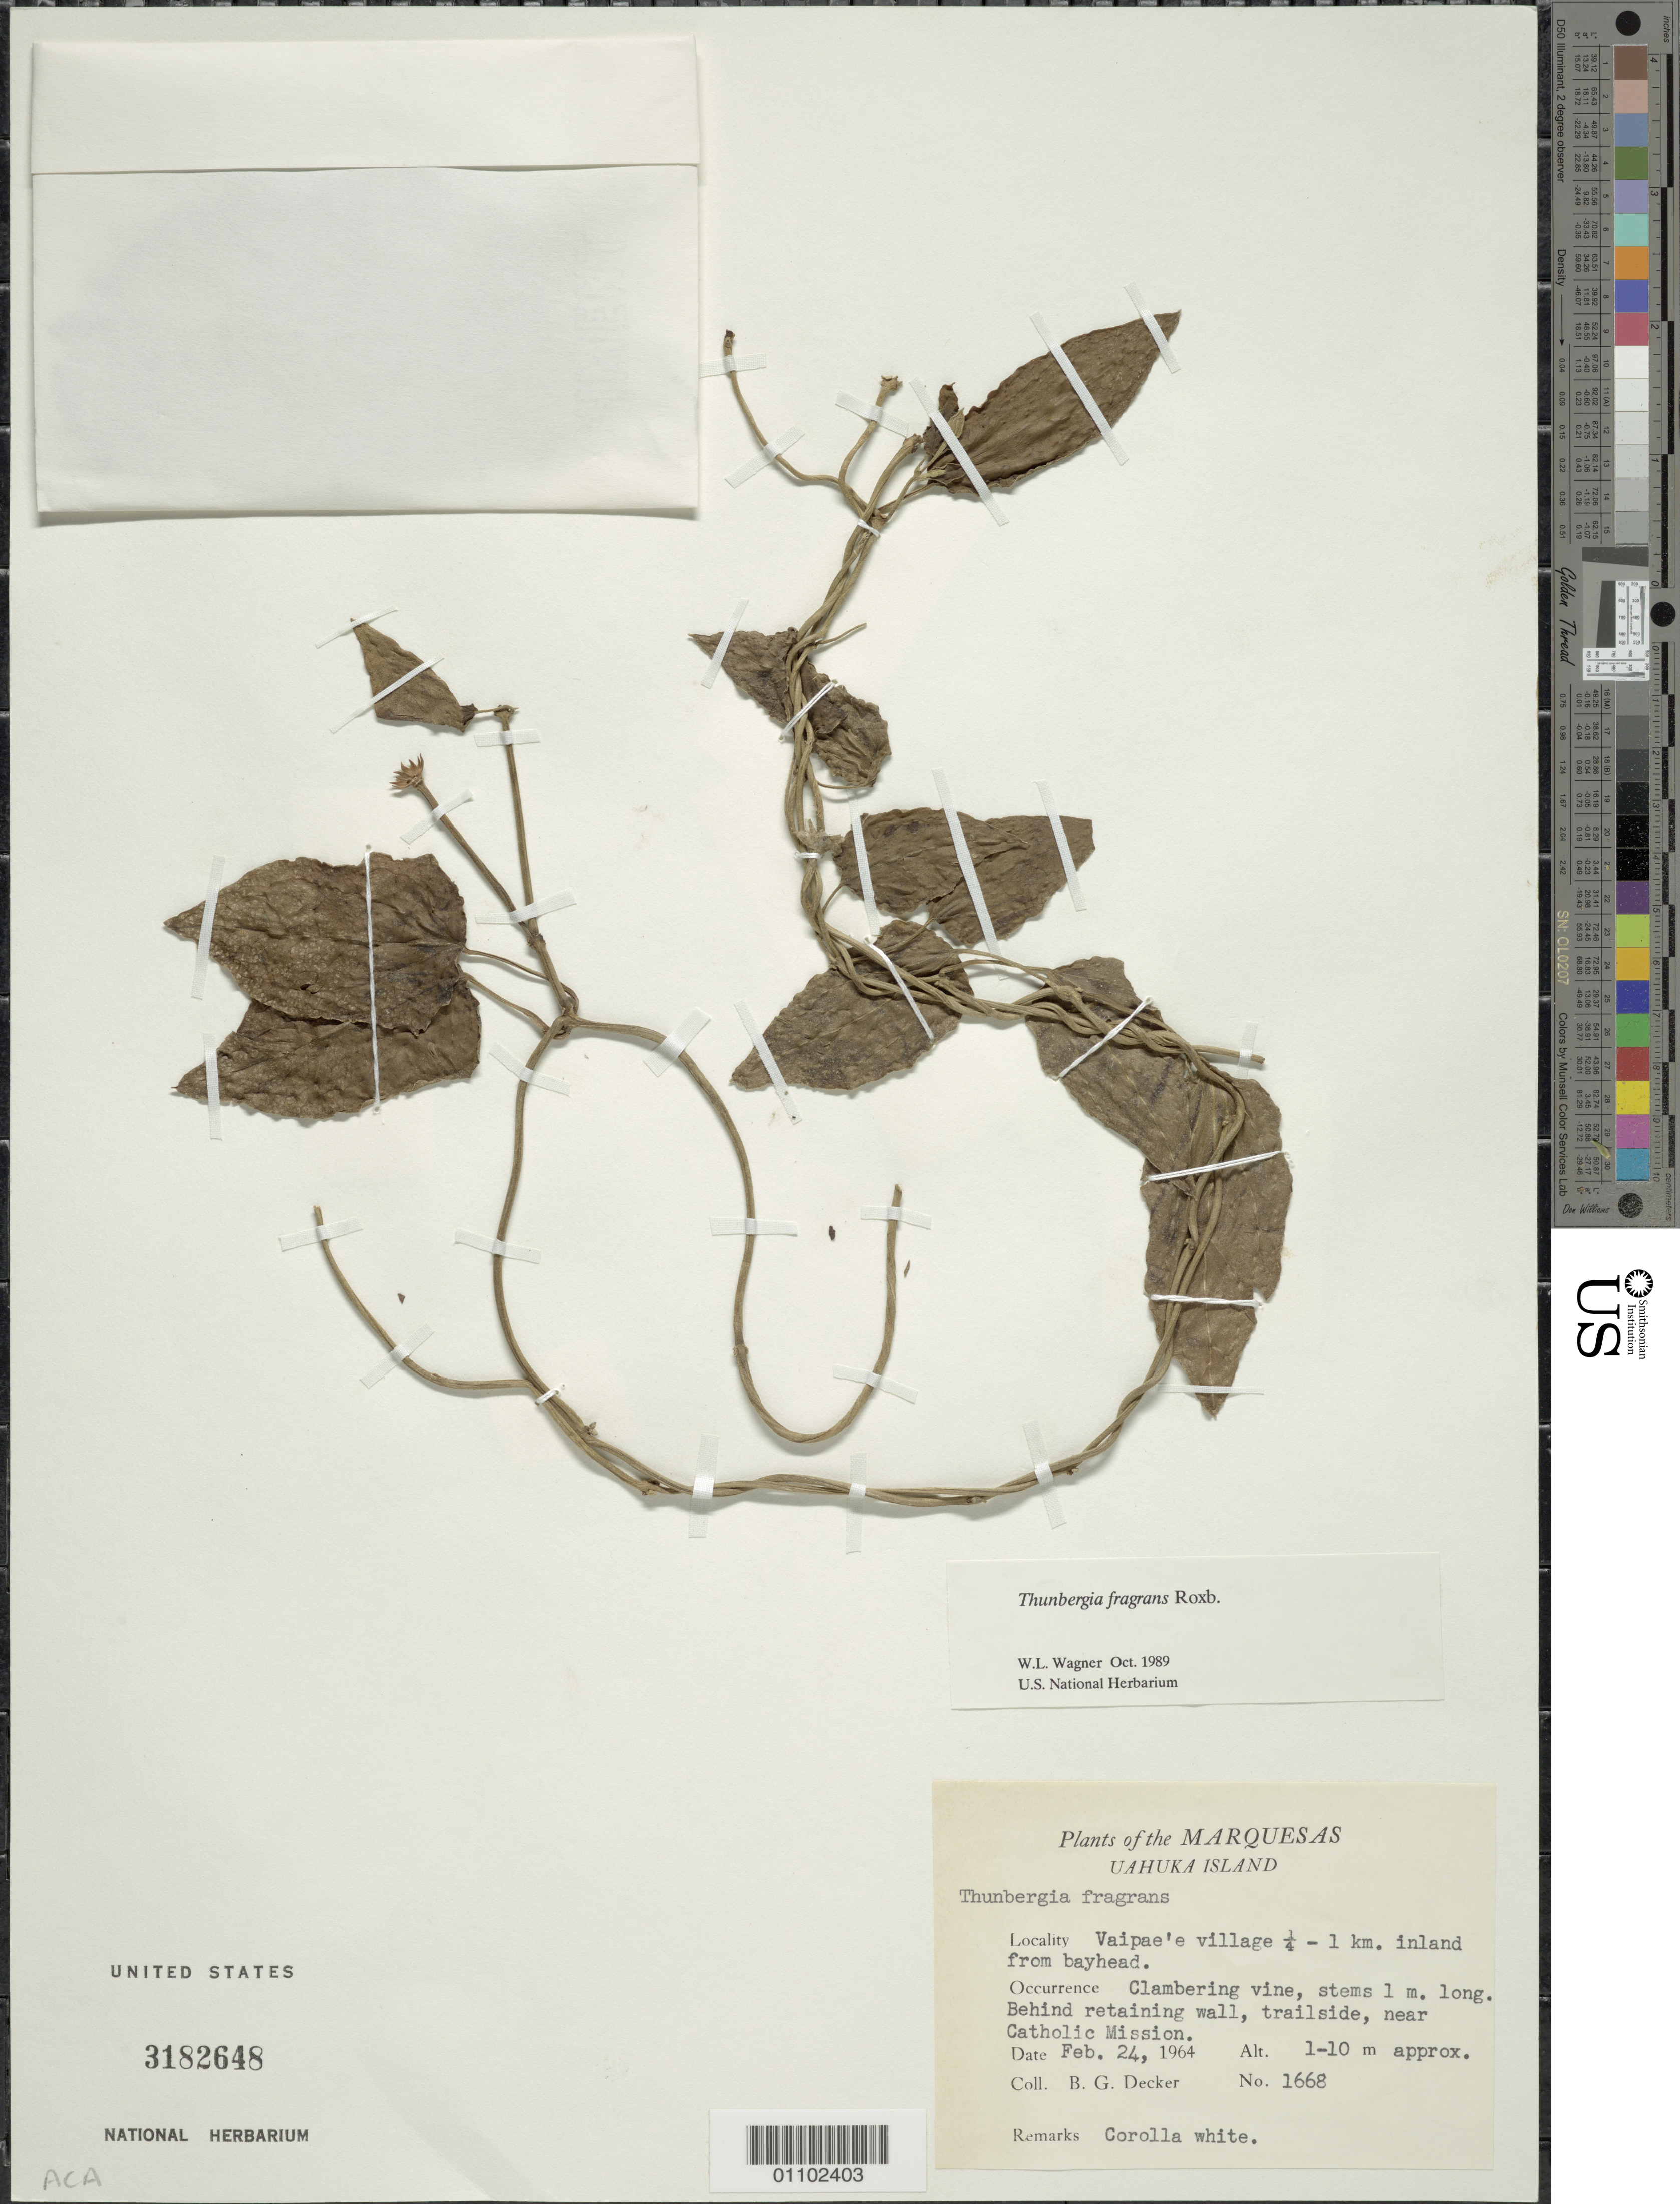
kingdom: Plantae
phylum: Tracheophyta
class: Magnoliopsida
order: Lamiales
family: Acanthaceae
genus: Thunbergia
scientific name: Thunbergia fragrans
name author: Roxb.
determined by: Wagner, W. L., (BOT), Smithsonian Institution - National Museum of Natural History (UNITED STATES)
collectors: B. G. Decker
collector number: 1668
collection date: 1964-02-24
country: French Polynesia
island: Ua Huka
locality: Vaipae'e village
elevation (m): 1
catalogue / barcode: US 3182648